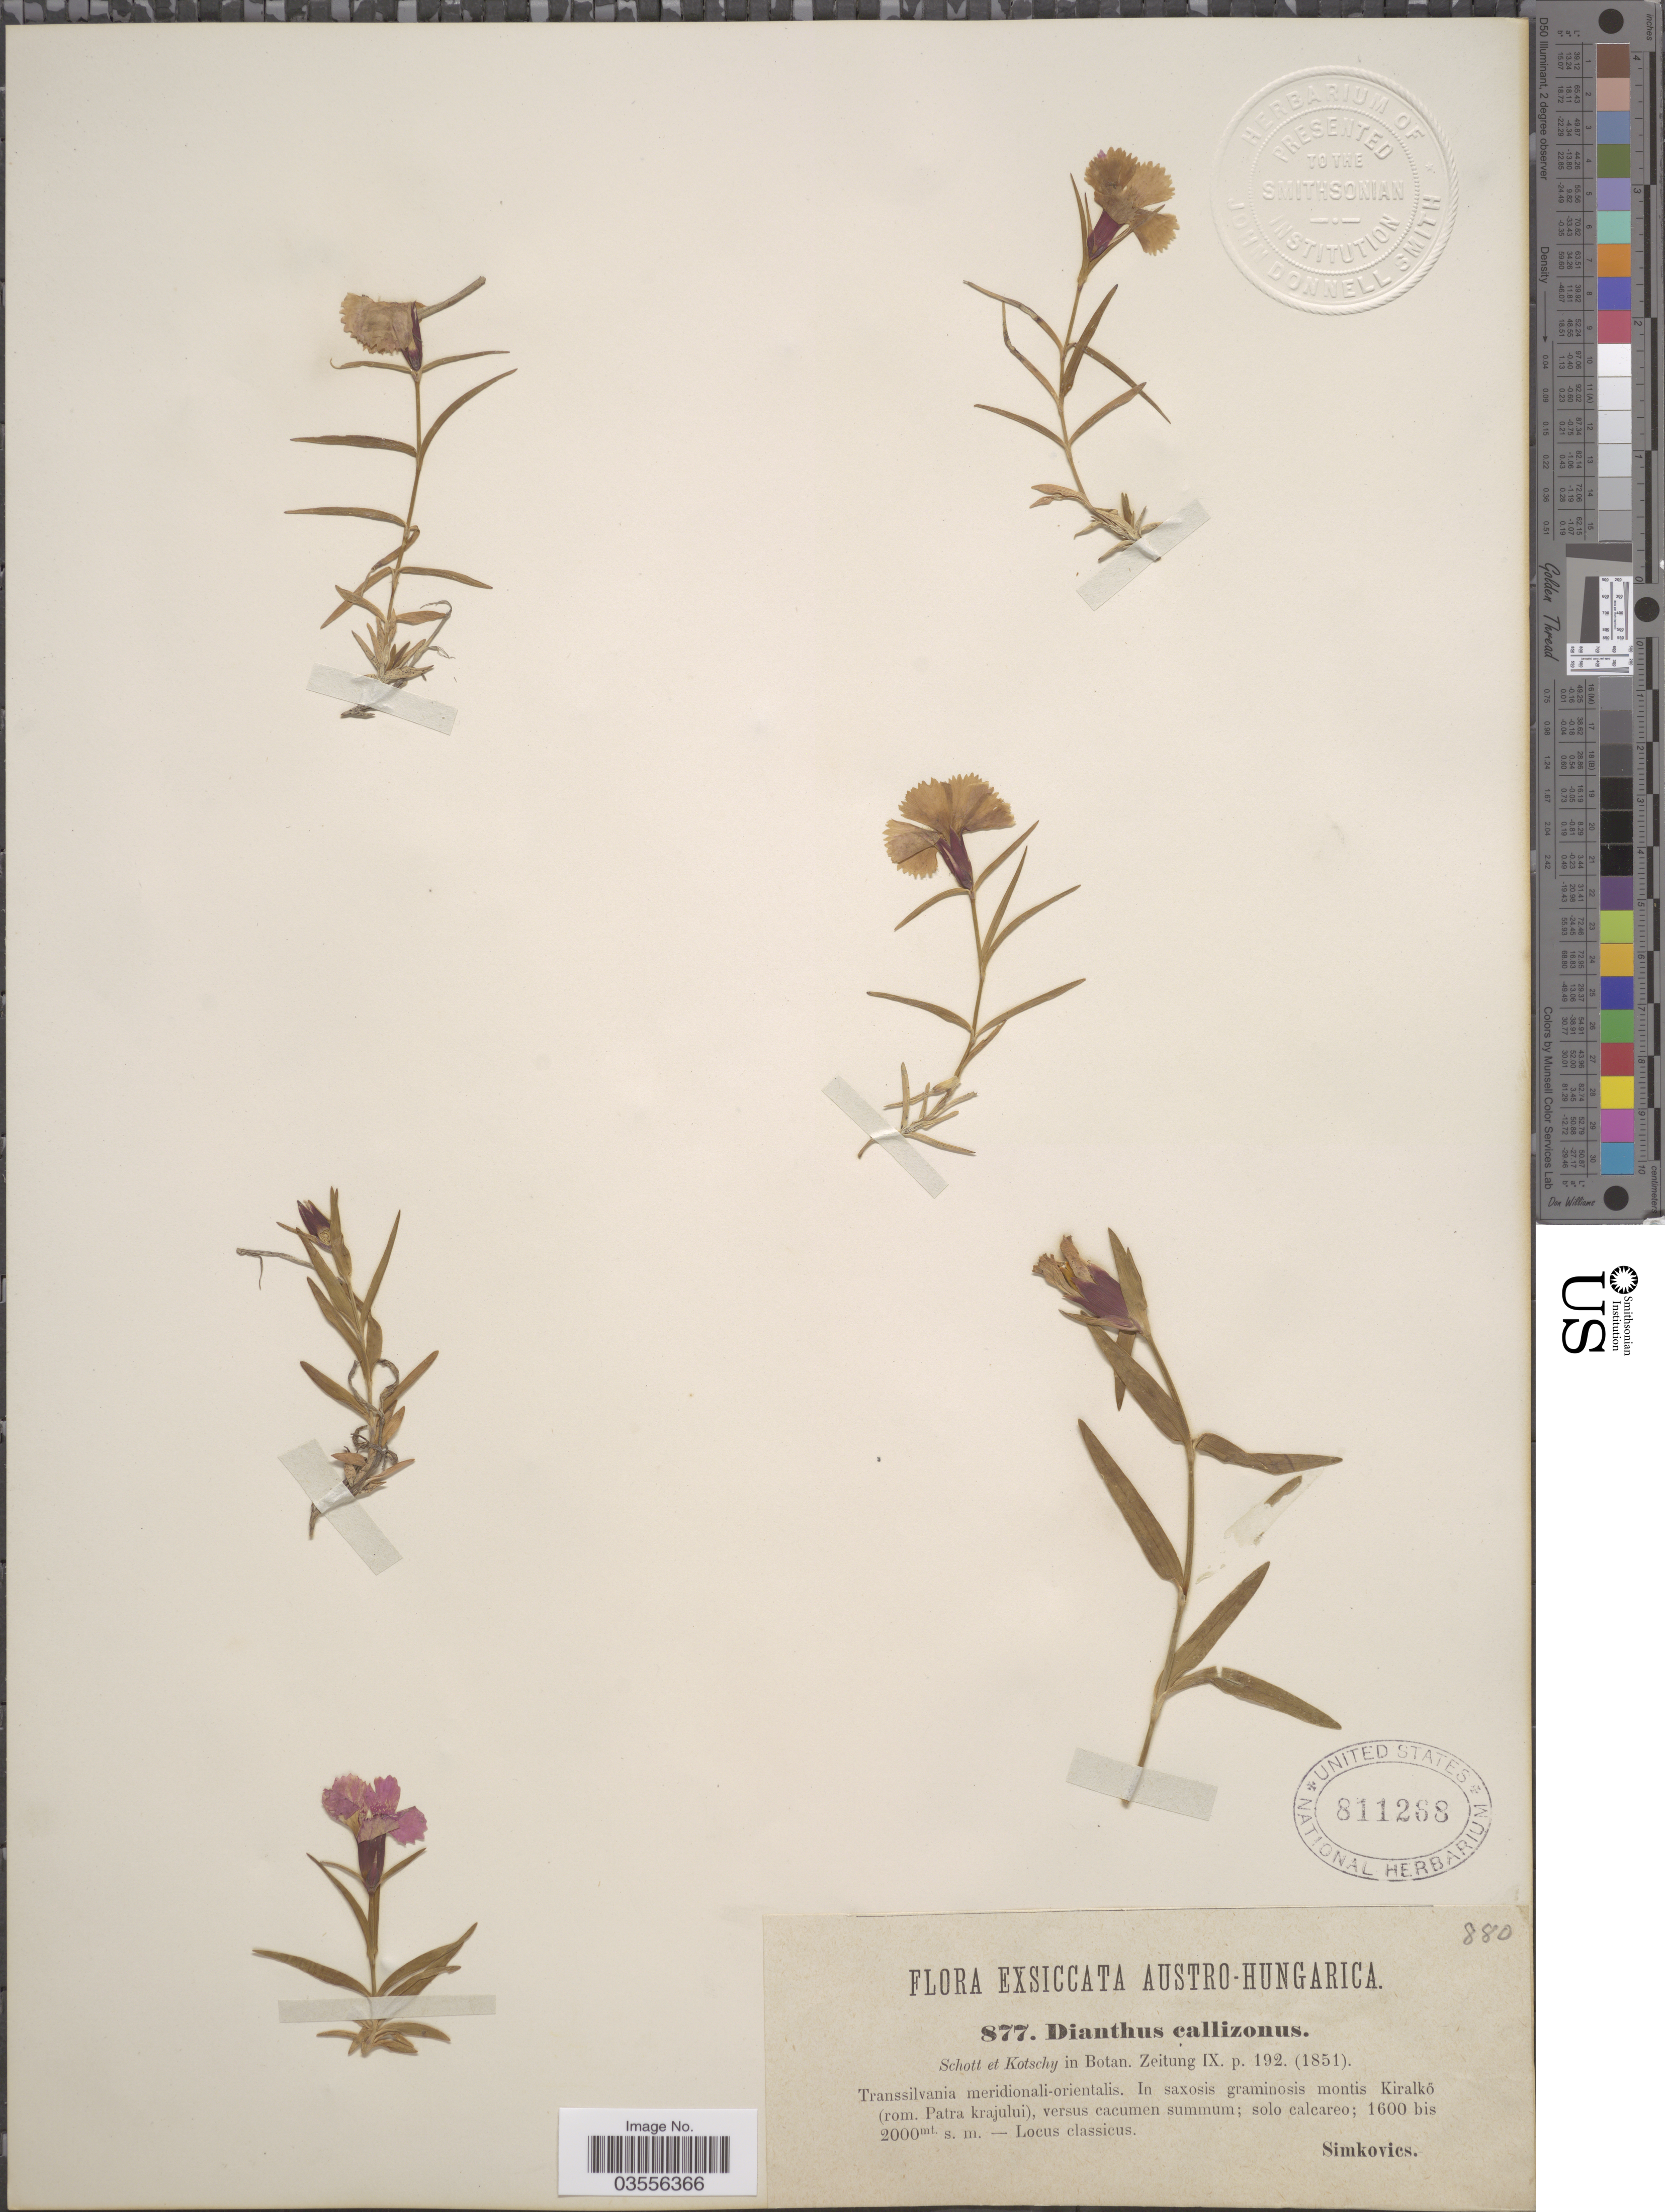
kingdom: Plantae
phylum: Tracheophyta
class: Magnoliopsida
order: Caryophyllales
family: Caryophyllaceae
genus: Dianthus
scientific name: Dianthus callizonus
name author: Schott & Kotschy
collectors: -. Simkovics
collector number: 877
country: Romania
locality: Austro-Hungarica. Transsilvania meridionali-orientalis. In saxosis graminosis montis Kiralkö (rom. Patra krajului).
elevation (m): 1600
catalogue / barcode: US 811268